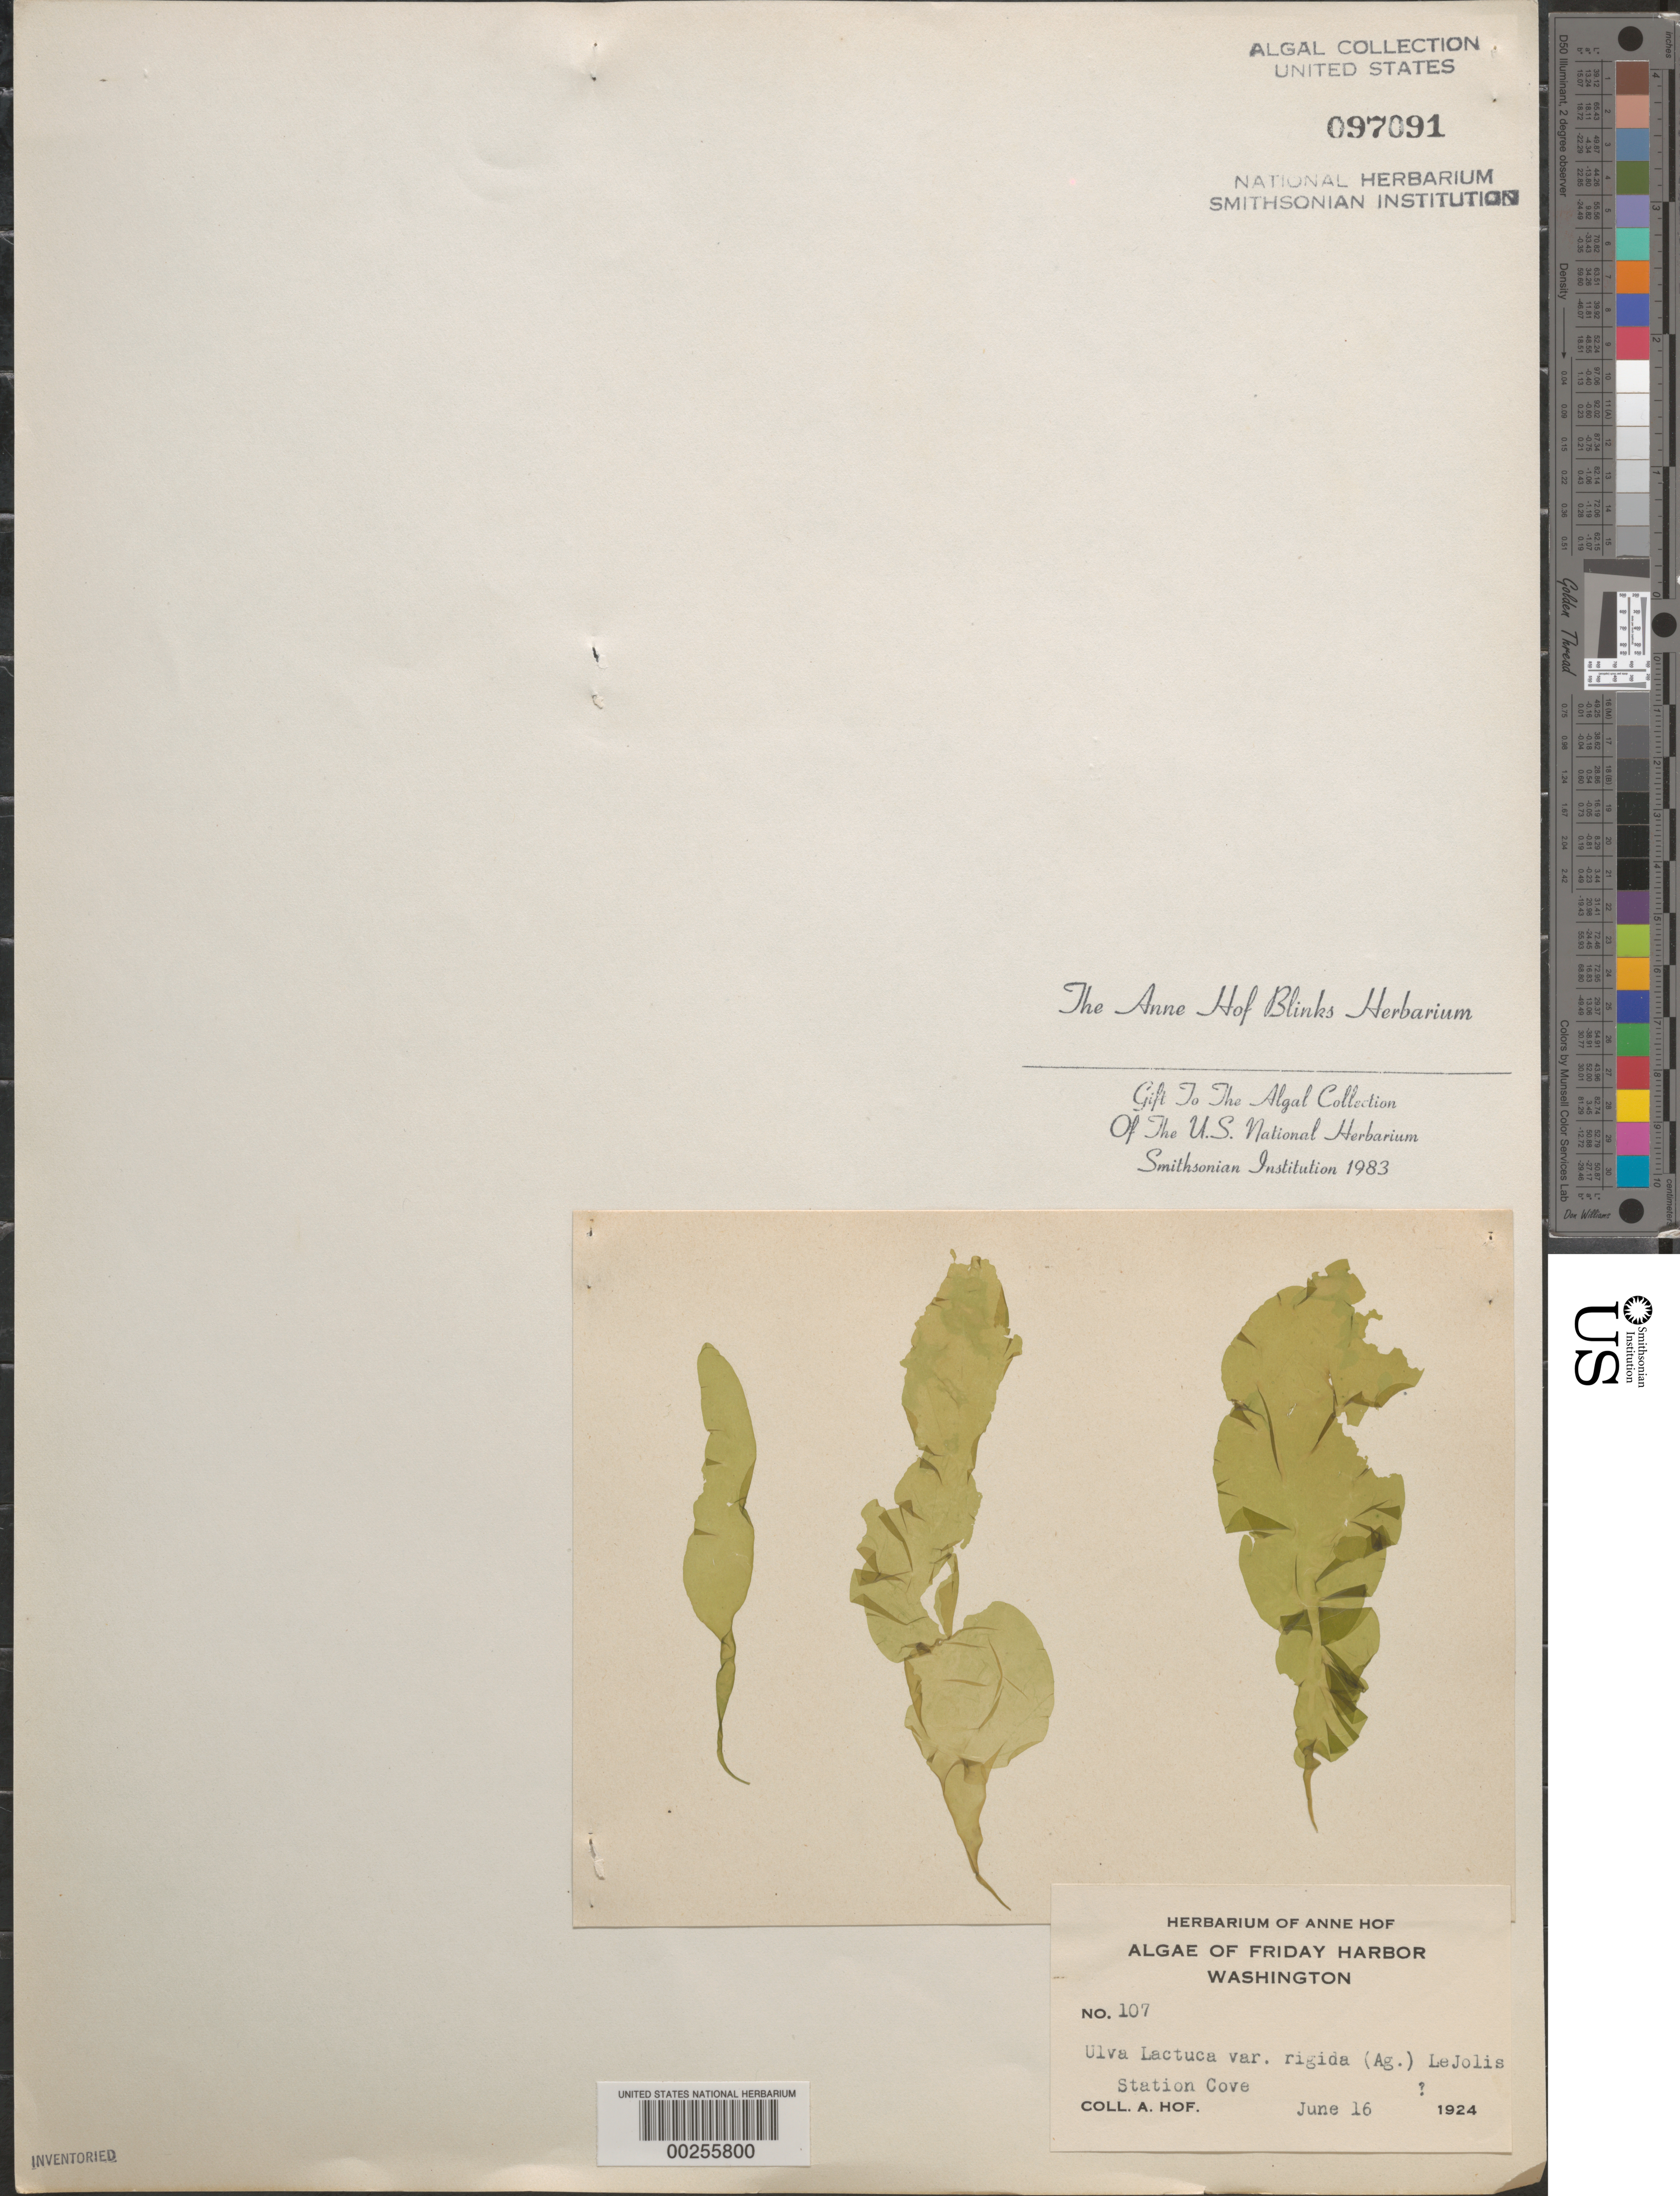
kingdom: Plantae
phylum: Chlorophyta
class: Ulvophyceae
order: Ulvales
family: Ulvaceae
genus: Ulva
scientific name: Ulva lactuca var. rigida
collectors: A. Blinks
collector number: AHB 107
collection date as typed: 16 Jul 1924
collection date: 1924-07-16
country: United States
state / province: Washington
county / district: San Juan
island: San Juan Island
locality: Friday Harbor, Station Cove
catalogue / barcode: US 97091